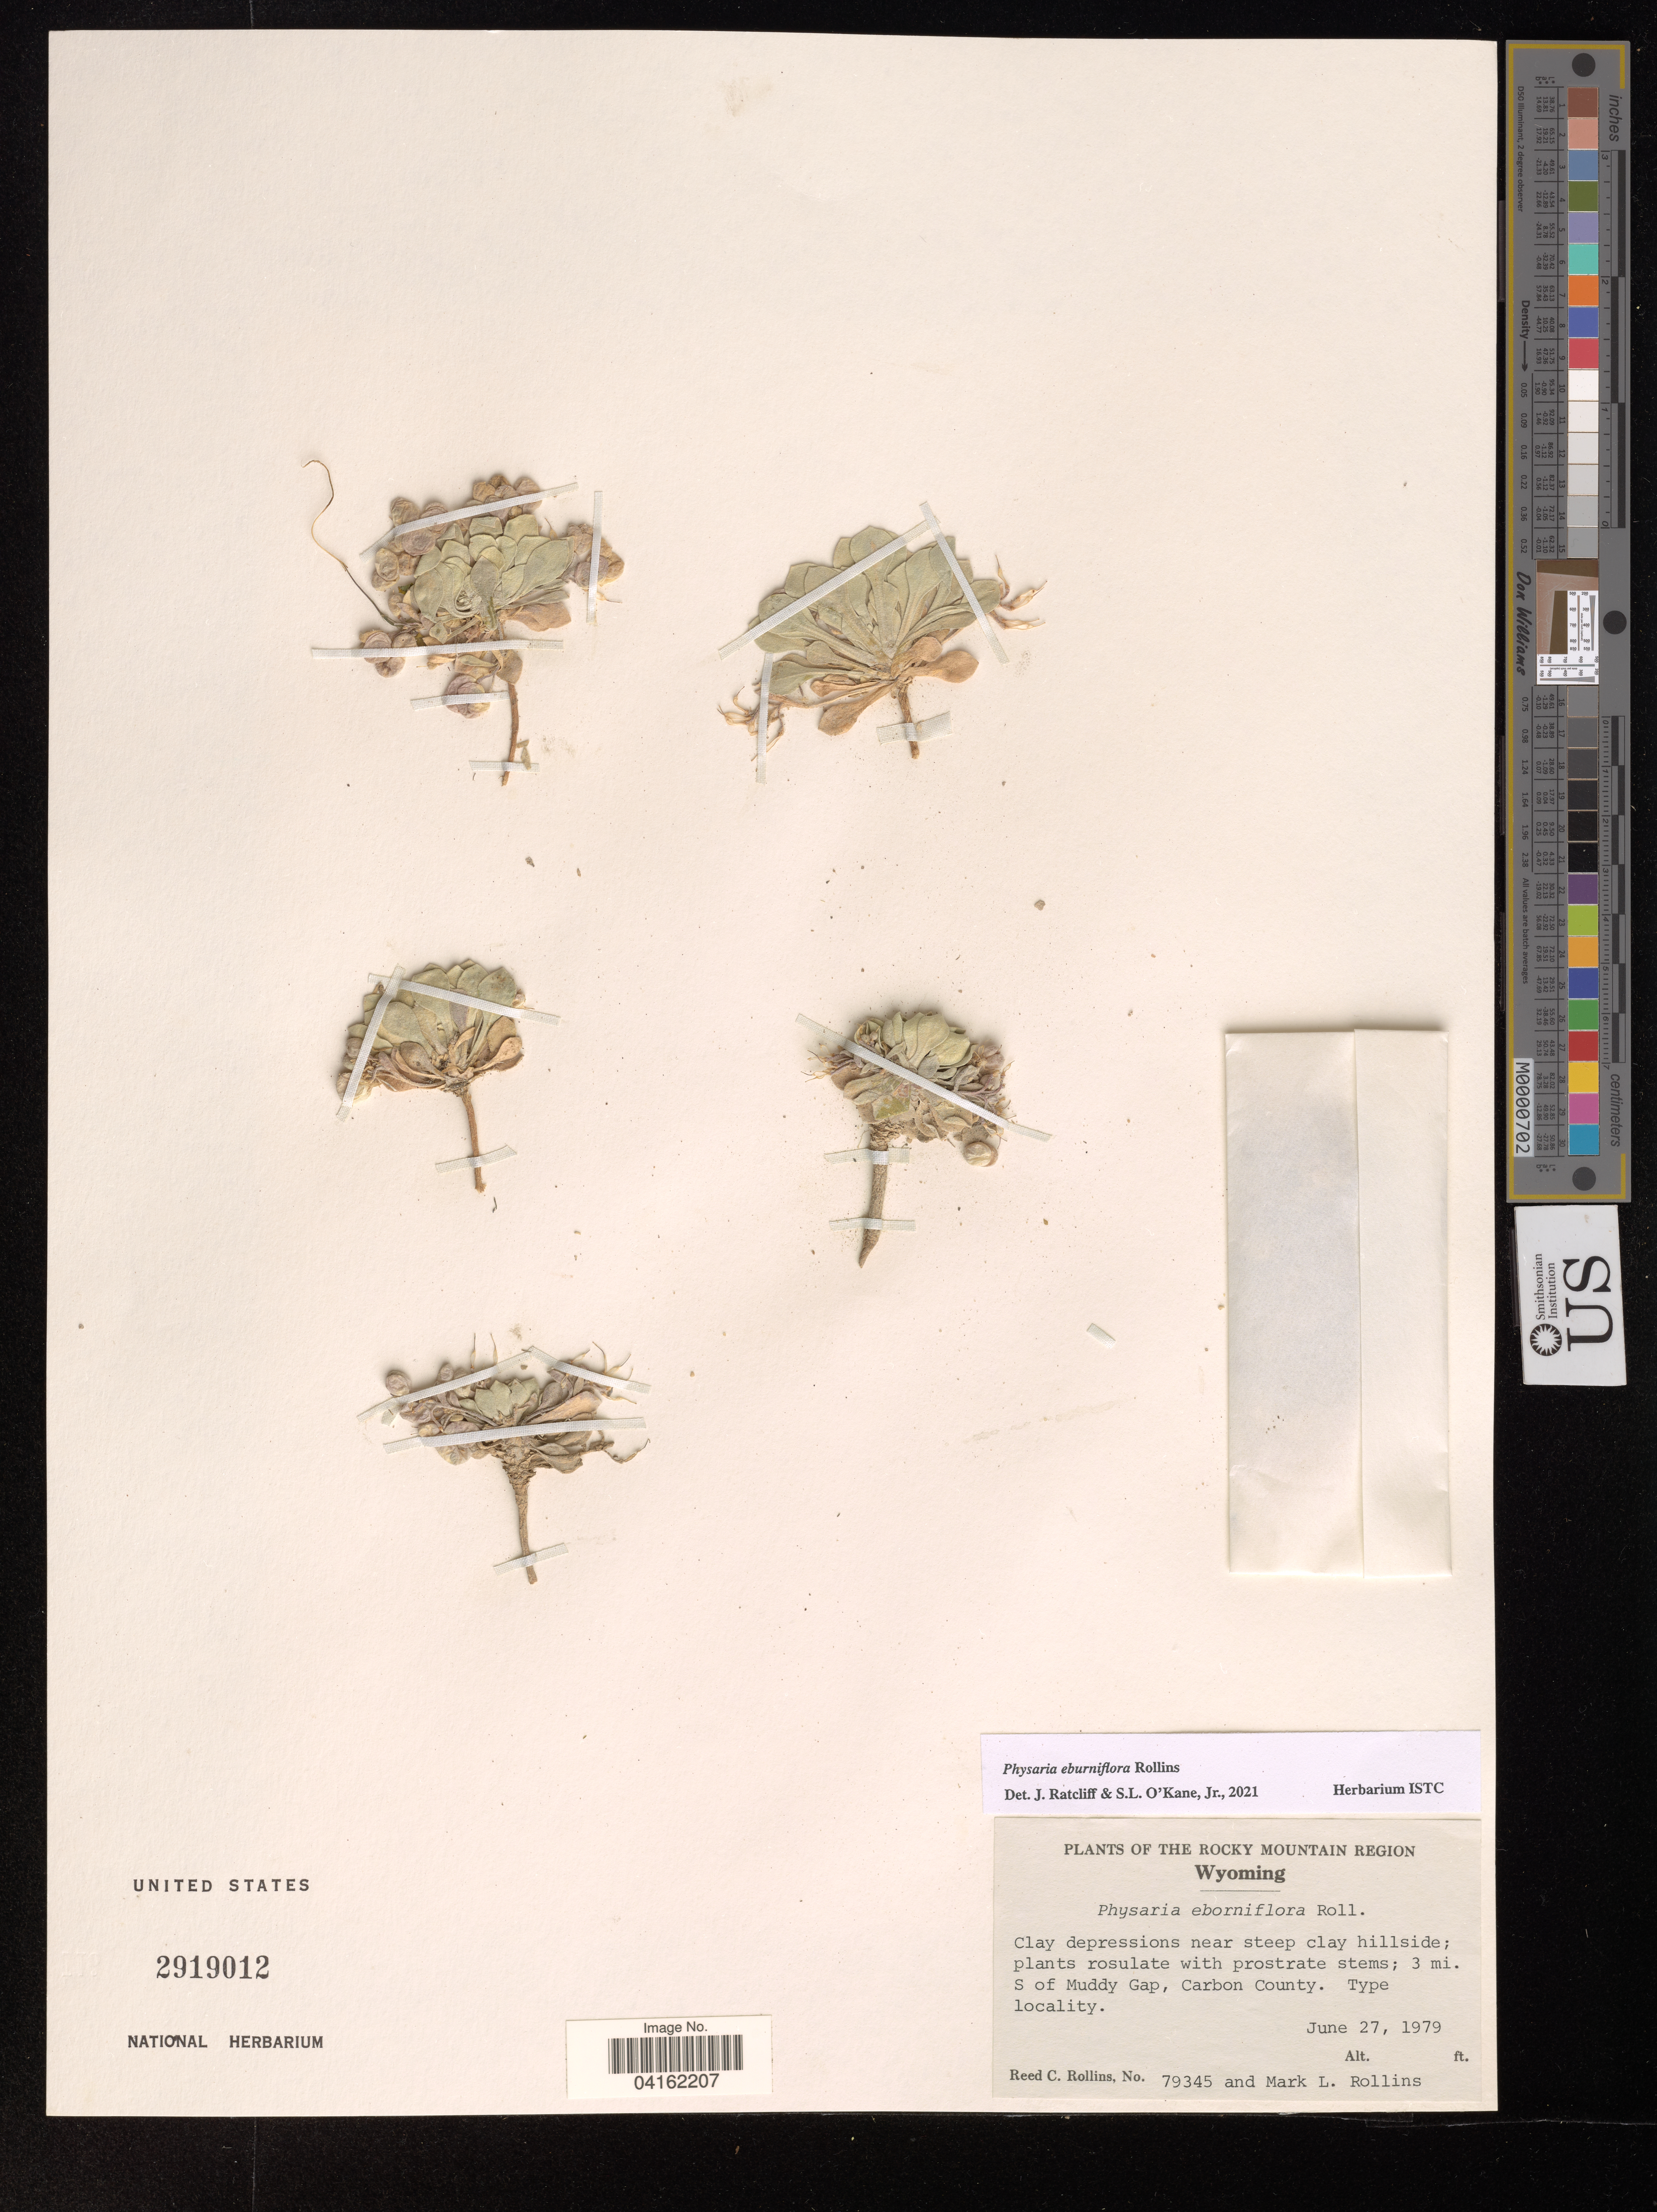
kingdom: Plantae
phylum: Tracheophyta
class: Magnoliopsida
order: Brassicales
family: Brassicaceae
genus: Physaria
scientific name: Physaria eburniflora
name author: Rollins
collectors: R. C. Rollins & M. Rollins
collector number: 79345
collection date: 1979-06-27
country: United States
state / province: Wyoming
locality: The Rocky Mountain Region. 3 mi. S of Muddy Gap, Carbon County.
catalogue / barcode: US 2919012